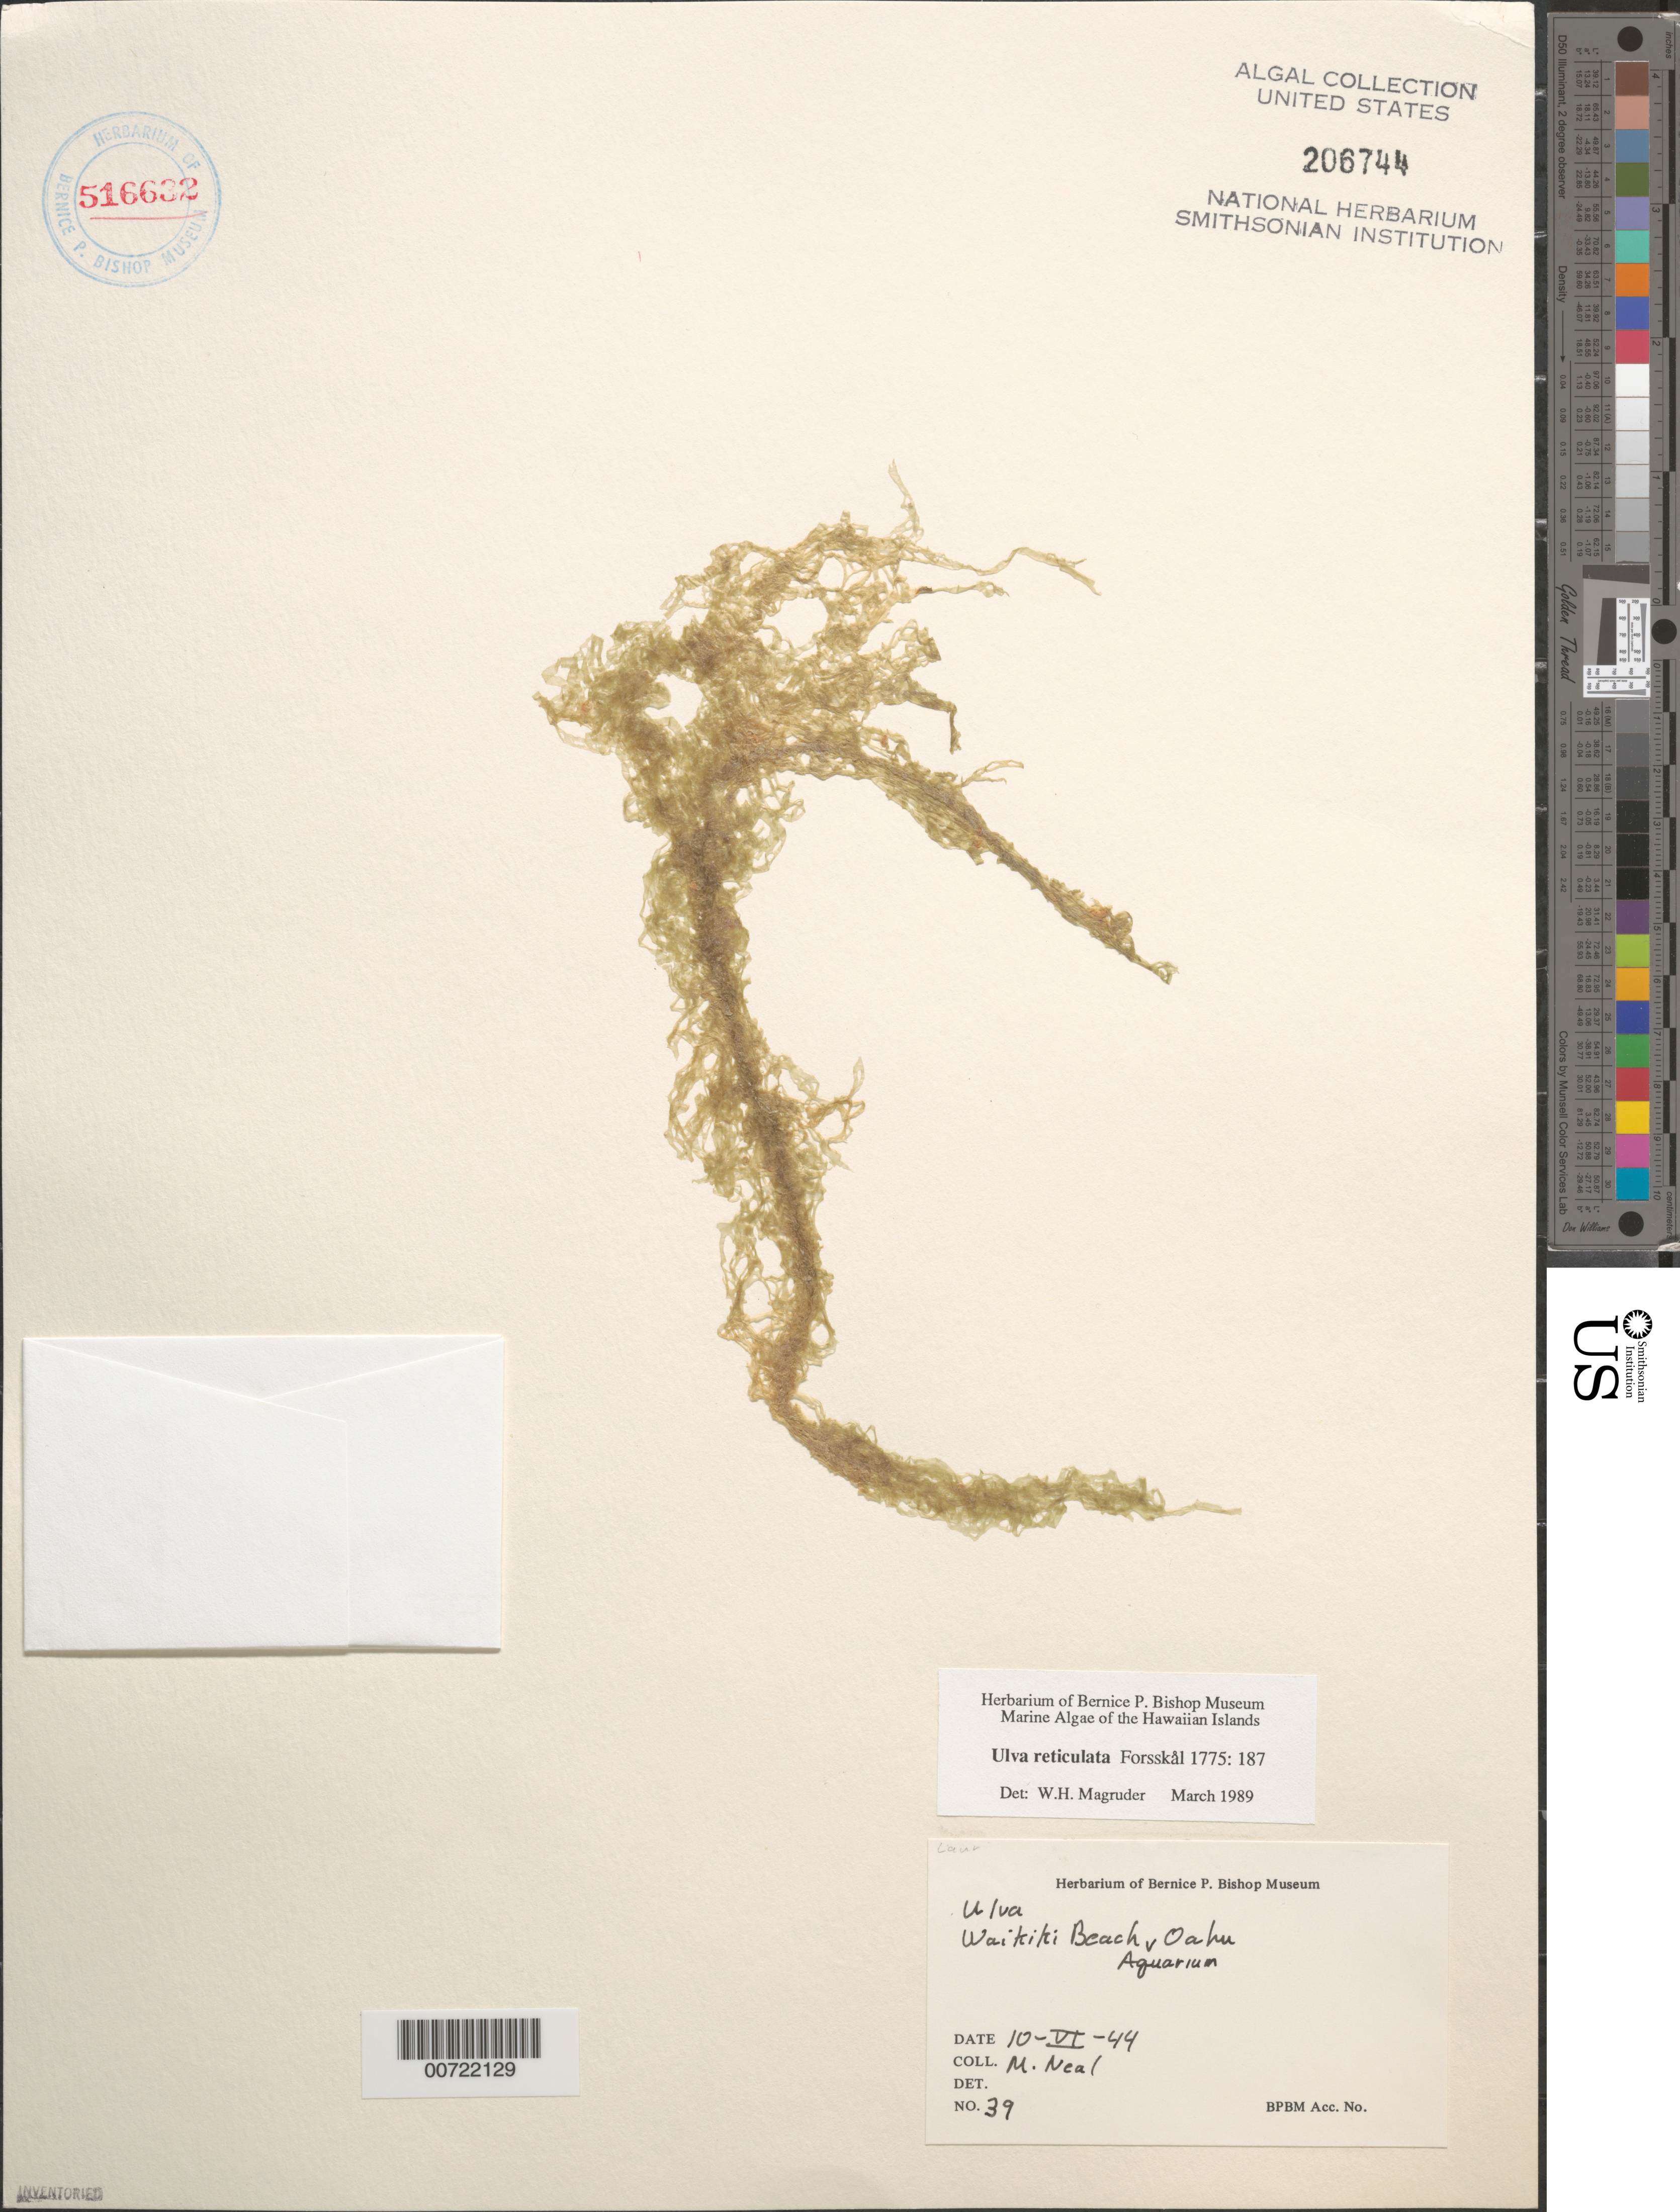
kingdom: Plantae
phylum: Chlorophyta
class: Ulvophyceae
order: Ulvales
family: Ulvaceae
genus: Ulva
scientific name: Ulva reticulata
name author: Forssk.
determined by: Magruder, W. H.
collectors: M. Neal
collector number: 39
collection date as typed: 10 Jun 1944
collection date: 1944-06-10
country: United States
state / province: Hawaii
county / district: Honolulu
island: Oahu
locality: Waikiki Beach Aquarium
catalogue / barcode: US 206744